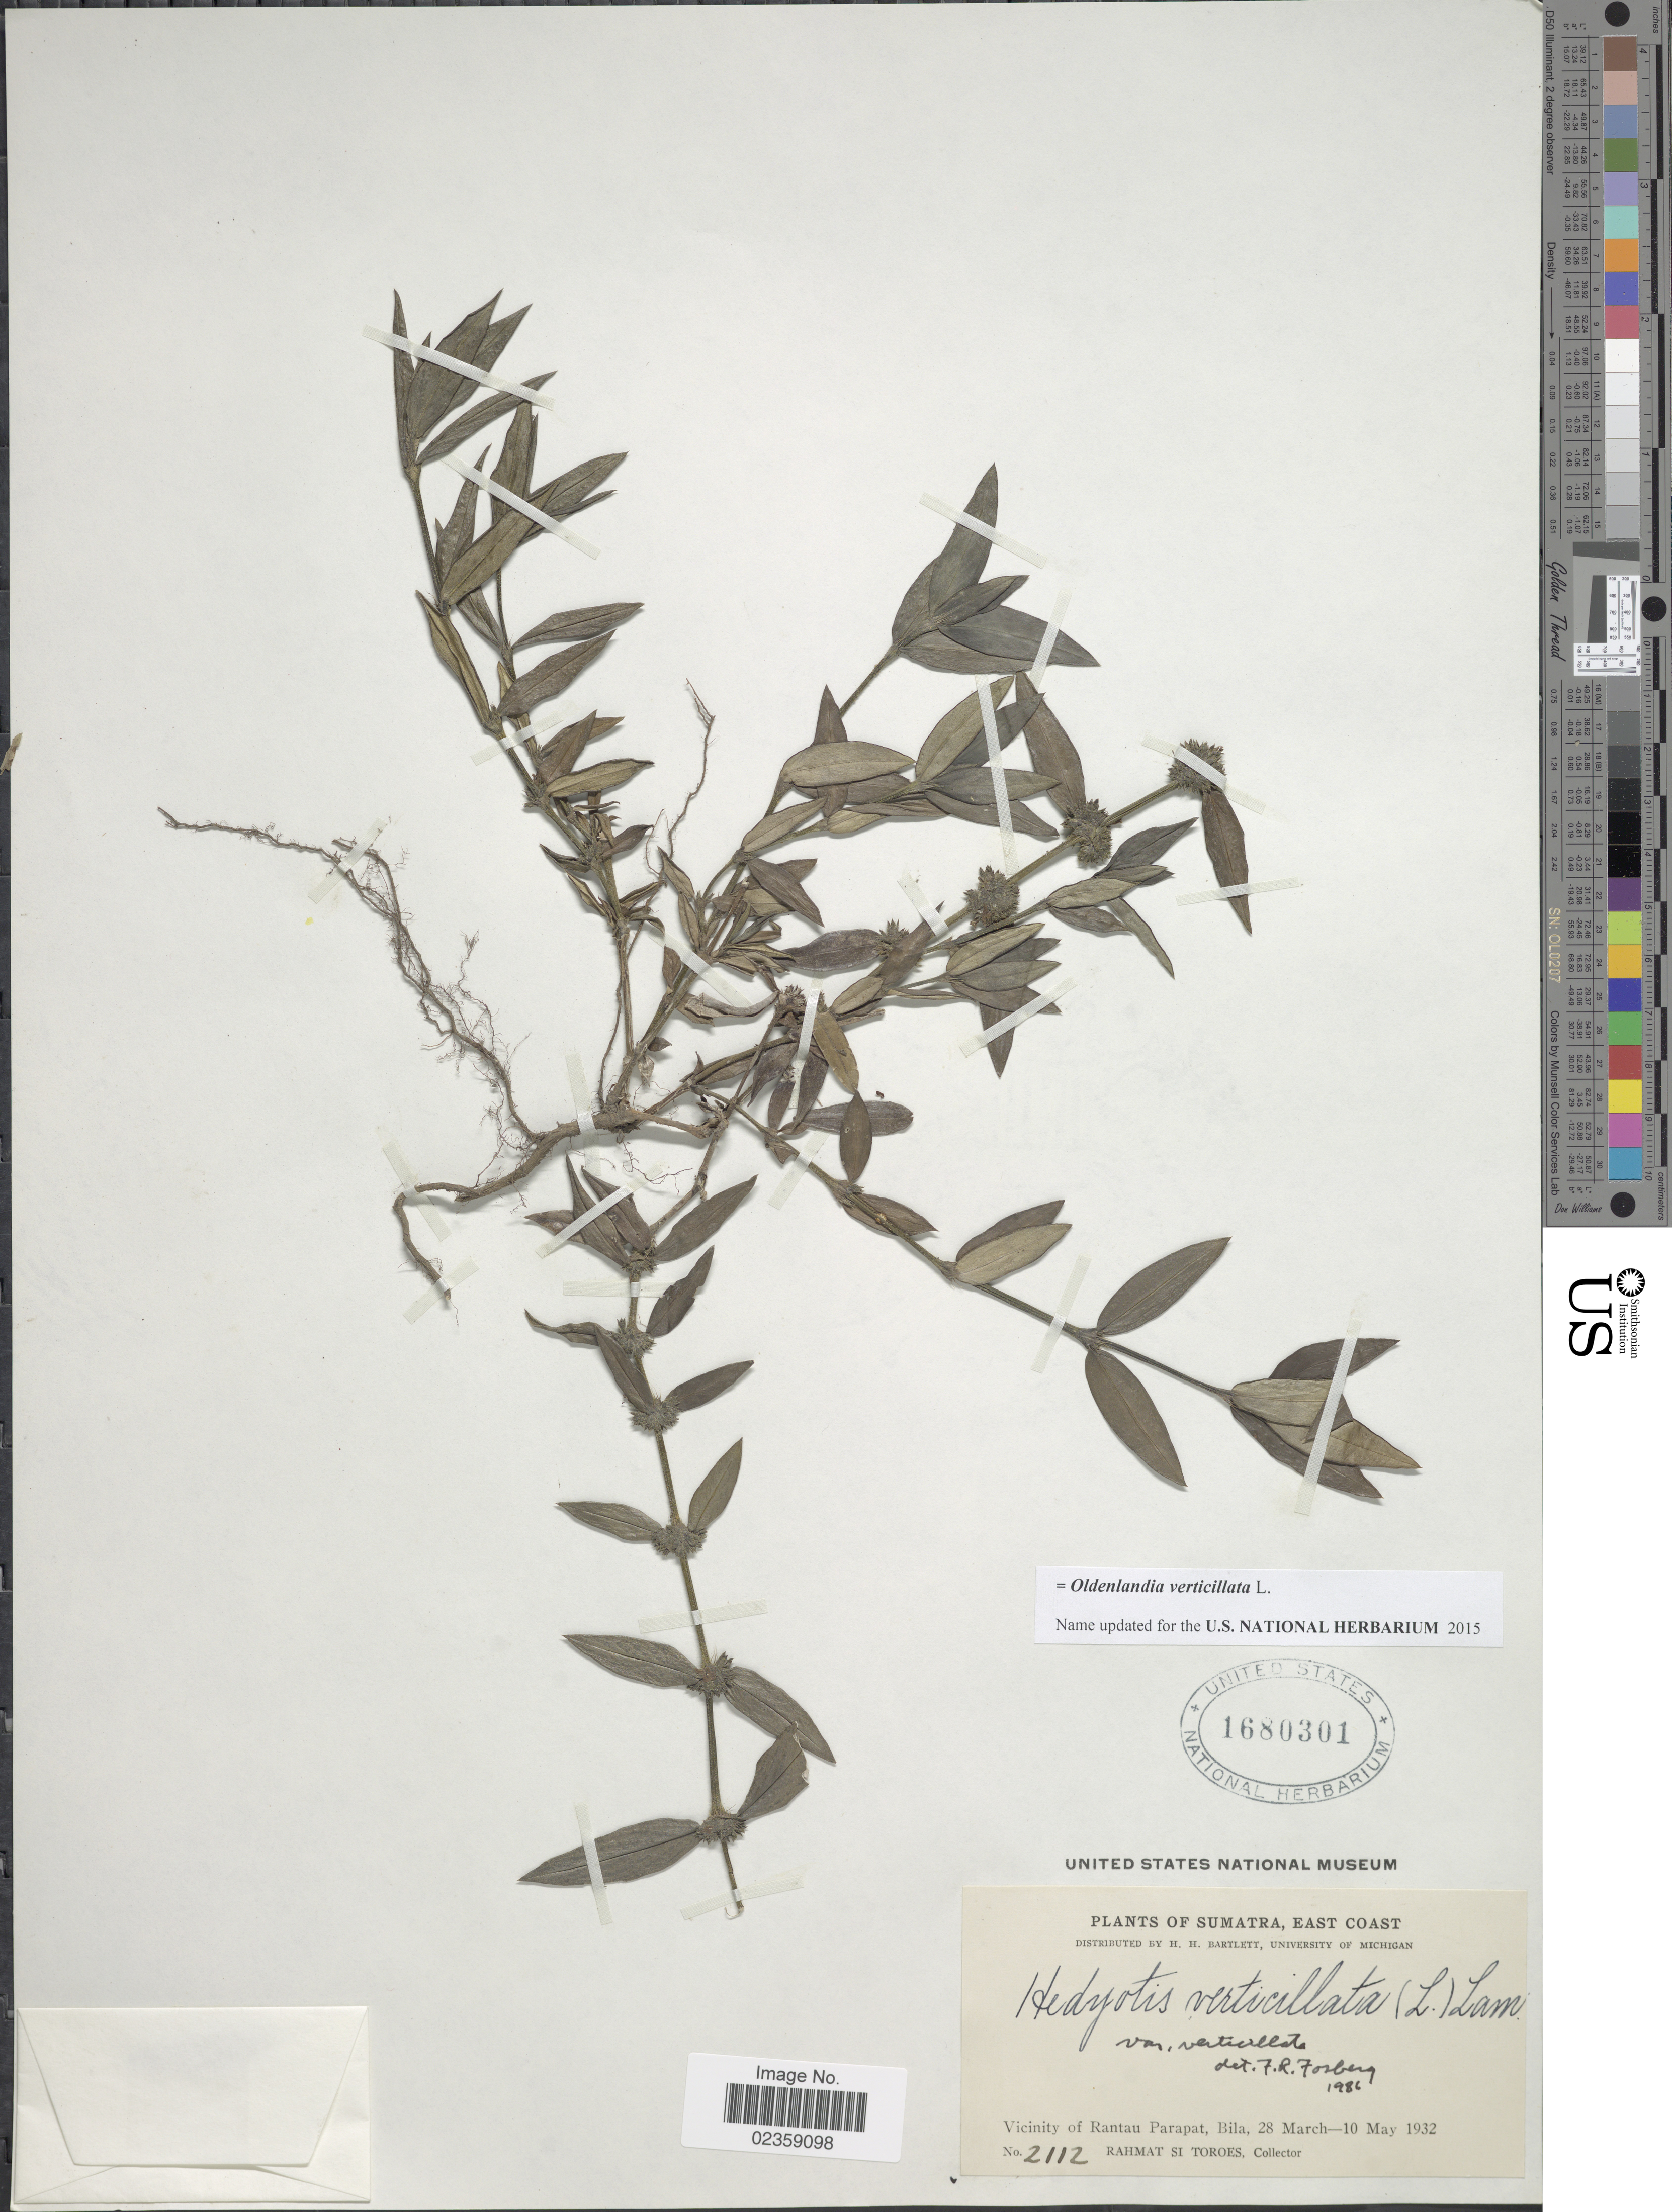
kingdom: Plantae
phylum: Tracheophyta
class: Magnoliopsida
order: Gentianales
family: Rubiaceae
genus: Oldenlandia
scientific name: Oldenlandia verticillata var. verticillata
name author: L.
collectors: Rahmat Si Boeea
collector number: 2112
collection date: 1932-03-28/1932-05-10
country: Indonesia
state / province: Sumatra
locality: Sumatra, East Coast. Vicinity of Rantau Parapat, Bila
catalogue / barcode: US 1680301